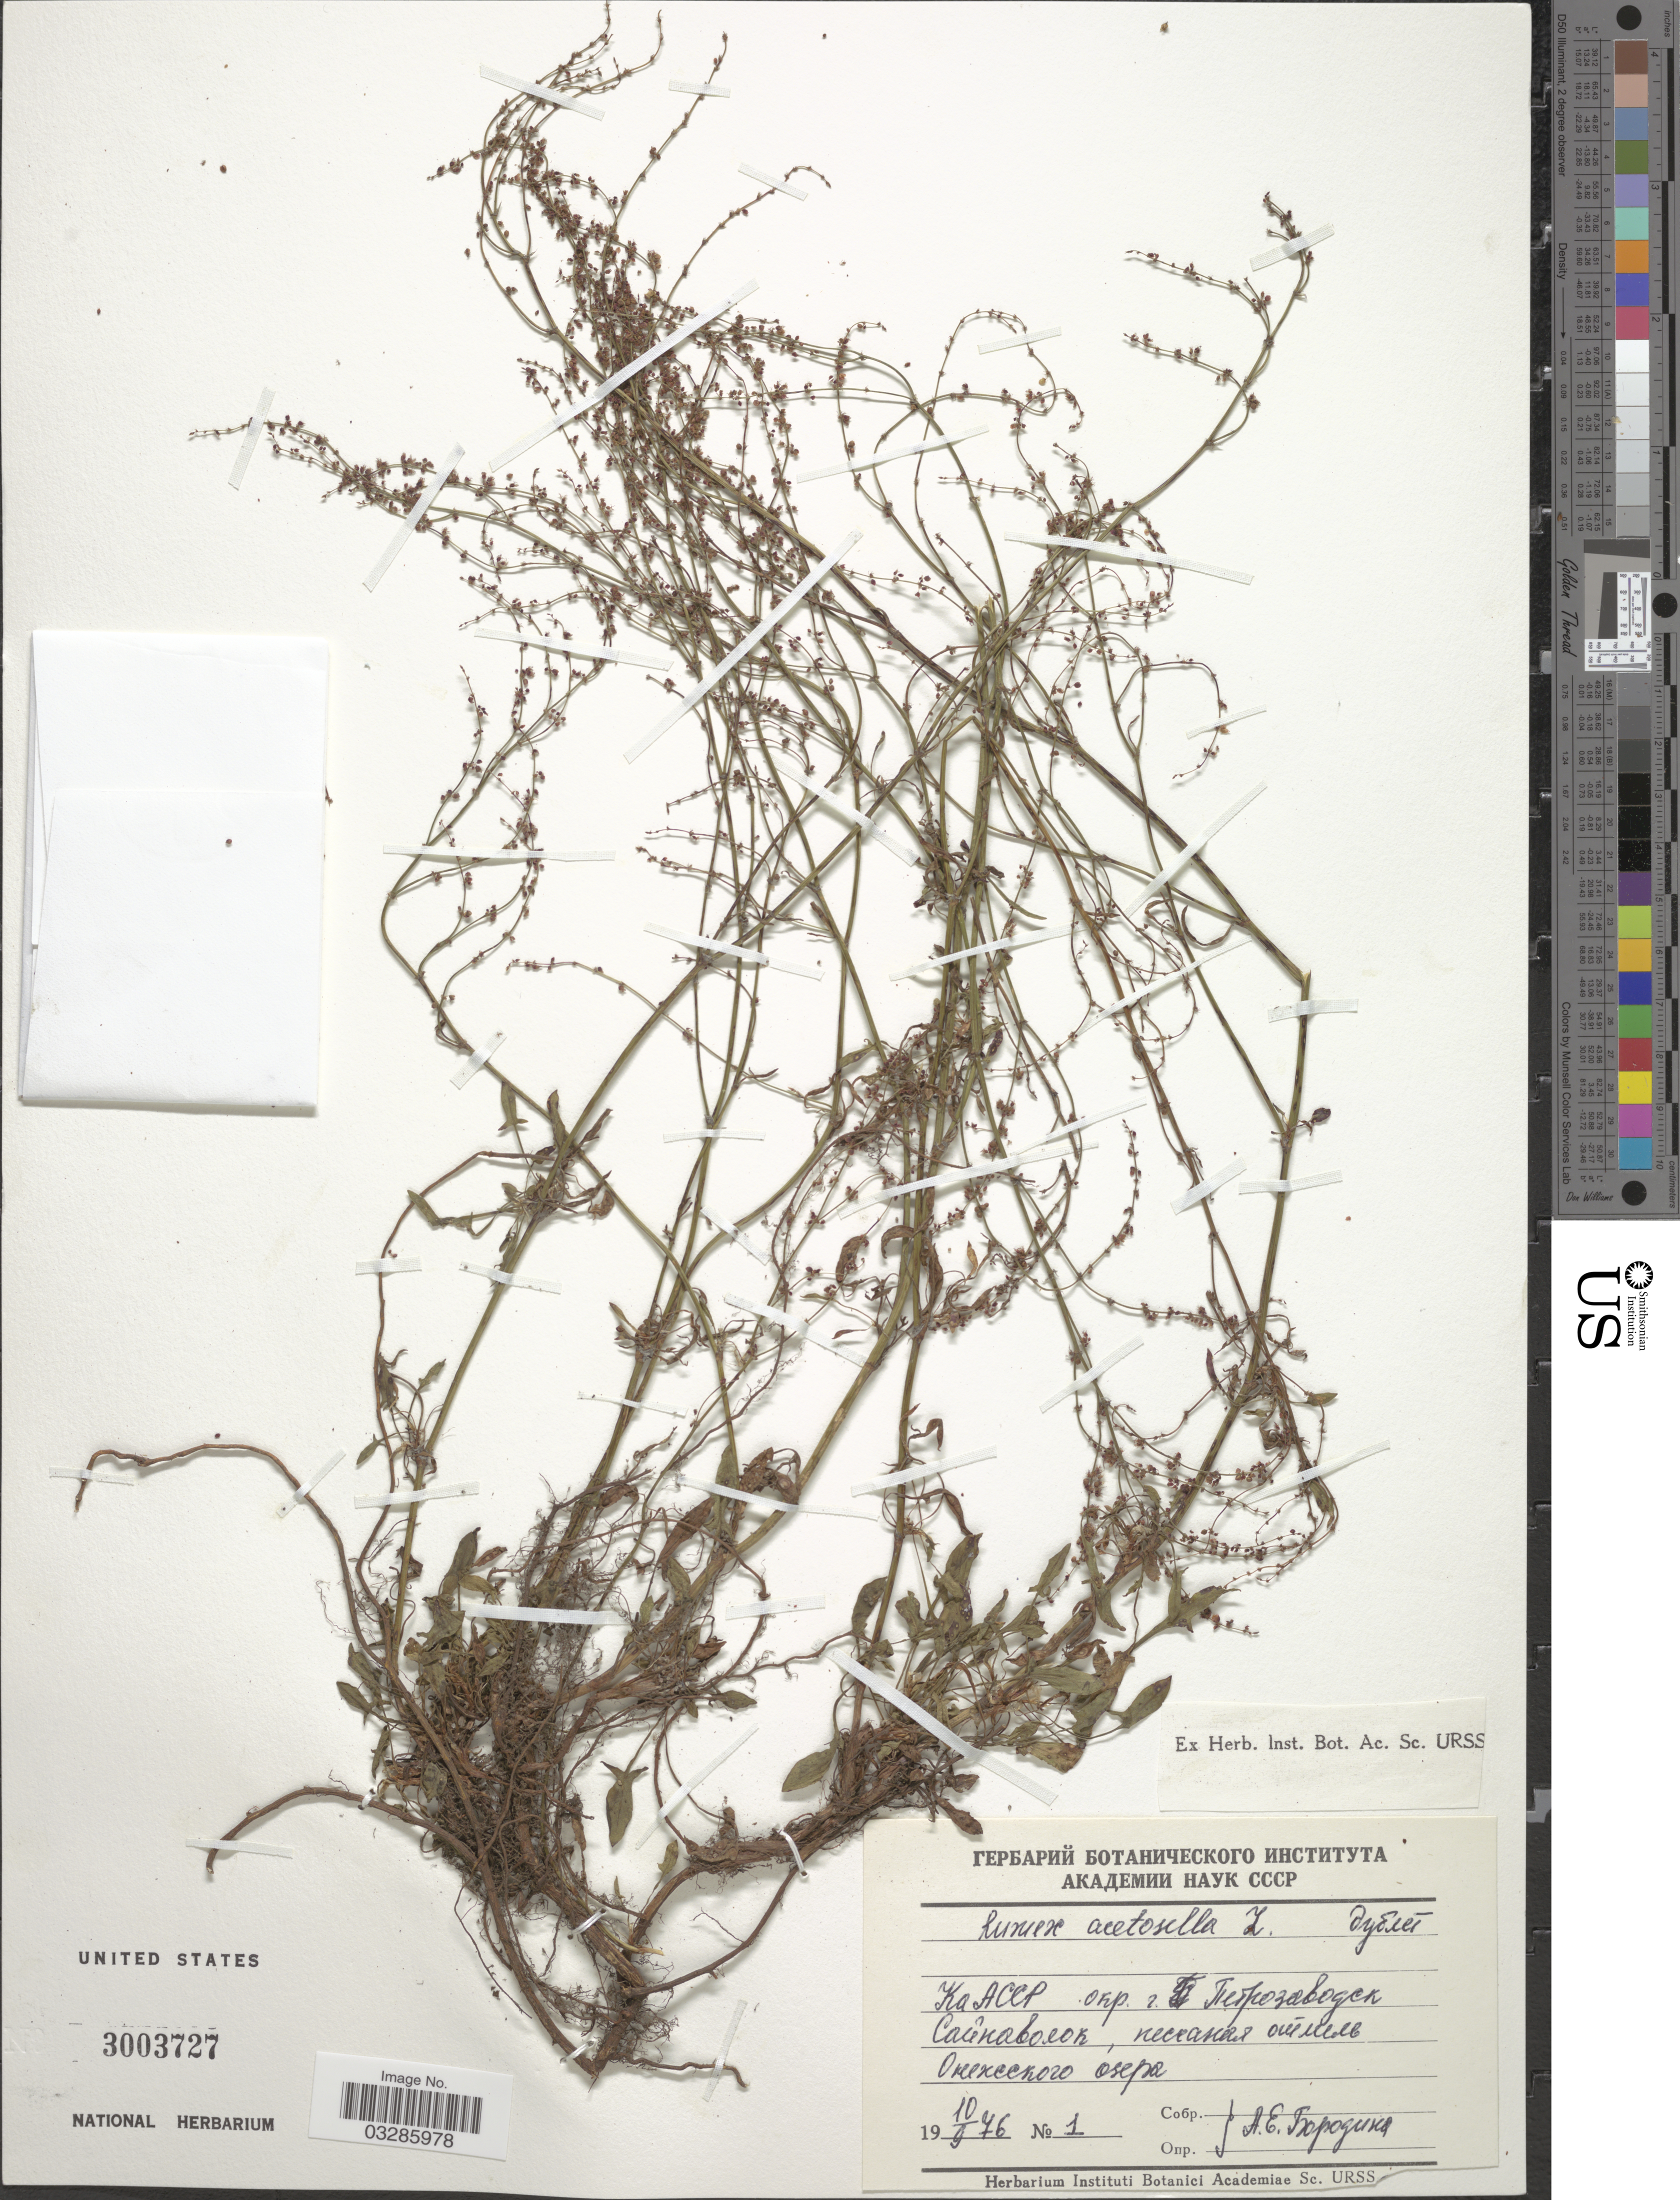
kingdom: Plantae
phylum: Tracheophyta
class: Magnoliopsida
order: Caryophyllales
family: Polygonaceae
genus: Rumex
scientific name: Rumex acetosella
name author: L.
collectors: A. Borodina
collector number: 1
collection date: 1976-09-10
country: Russian Federation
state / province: Karelia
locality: Vicinity of Petrozavodsk, Lake Onega.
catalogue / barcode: US 3003727